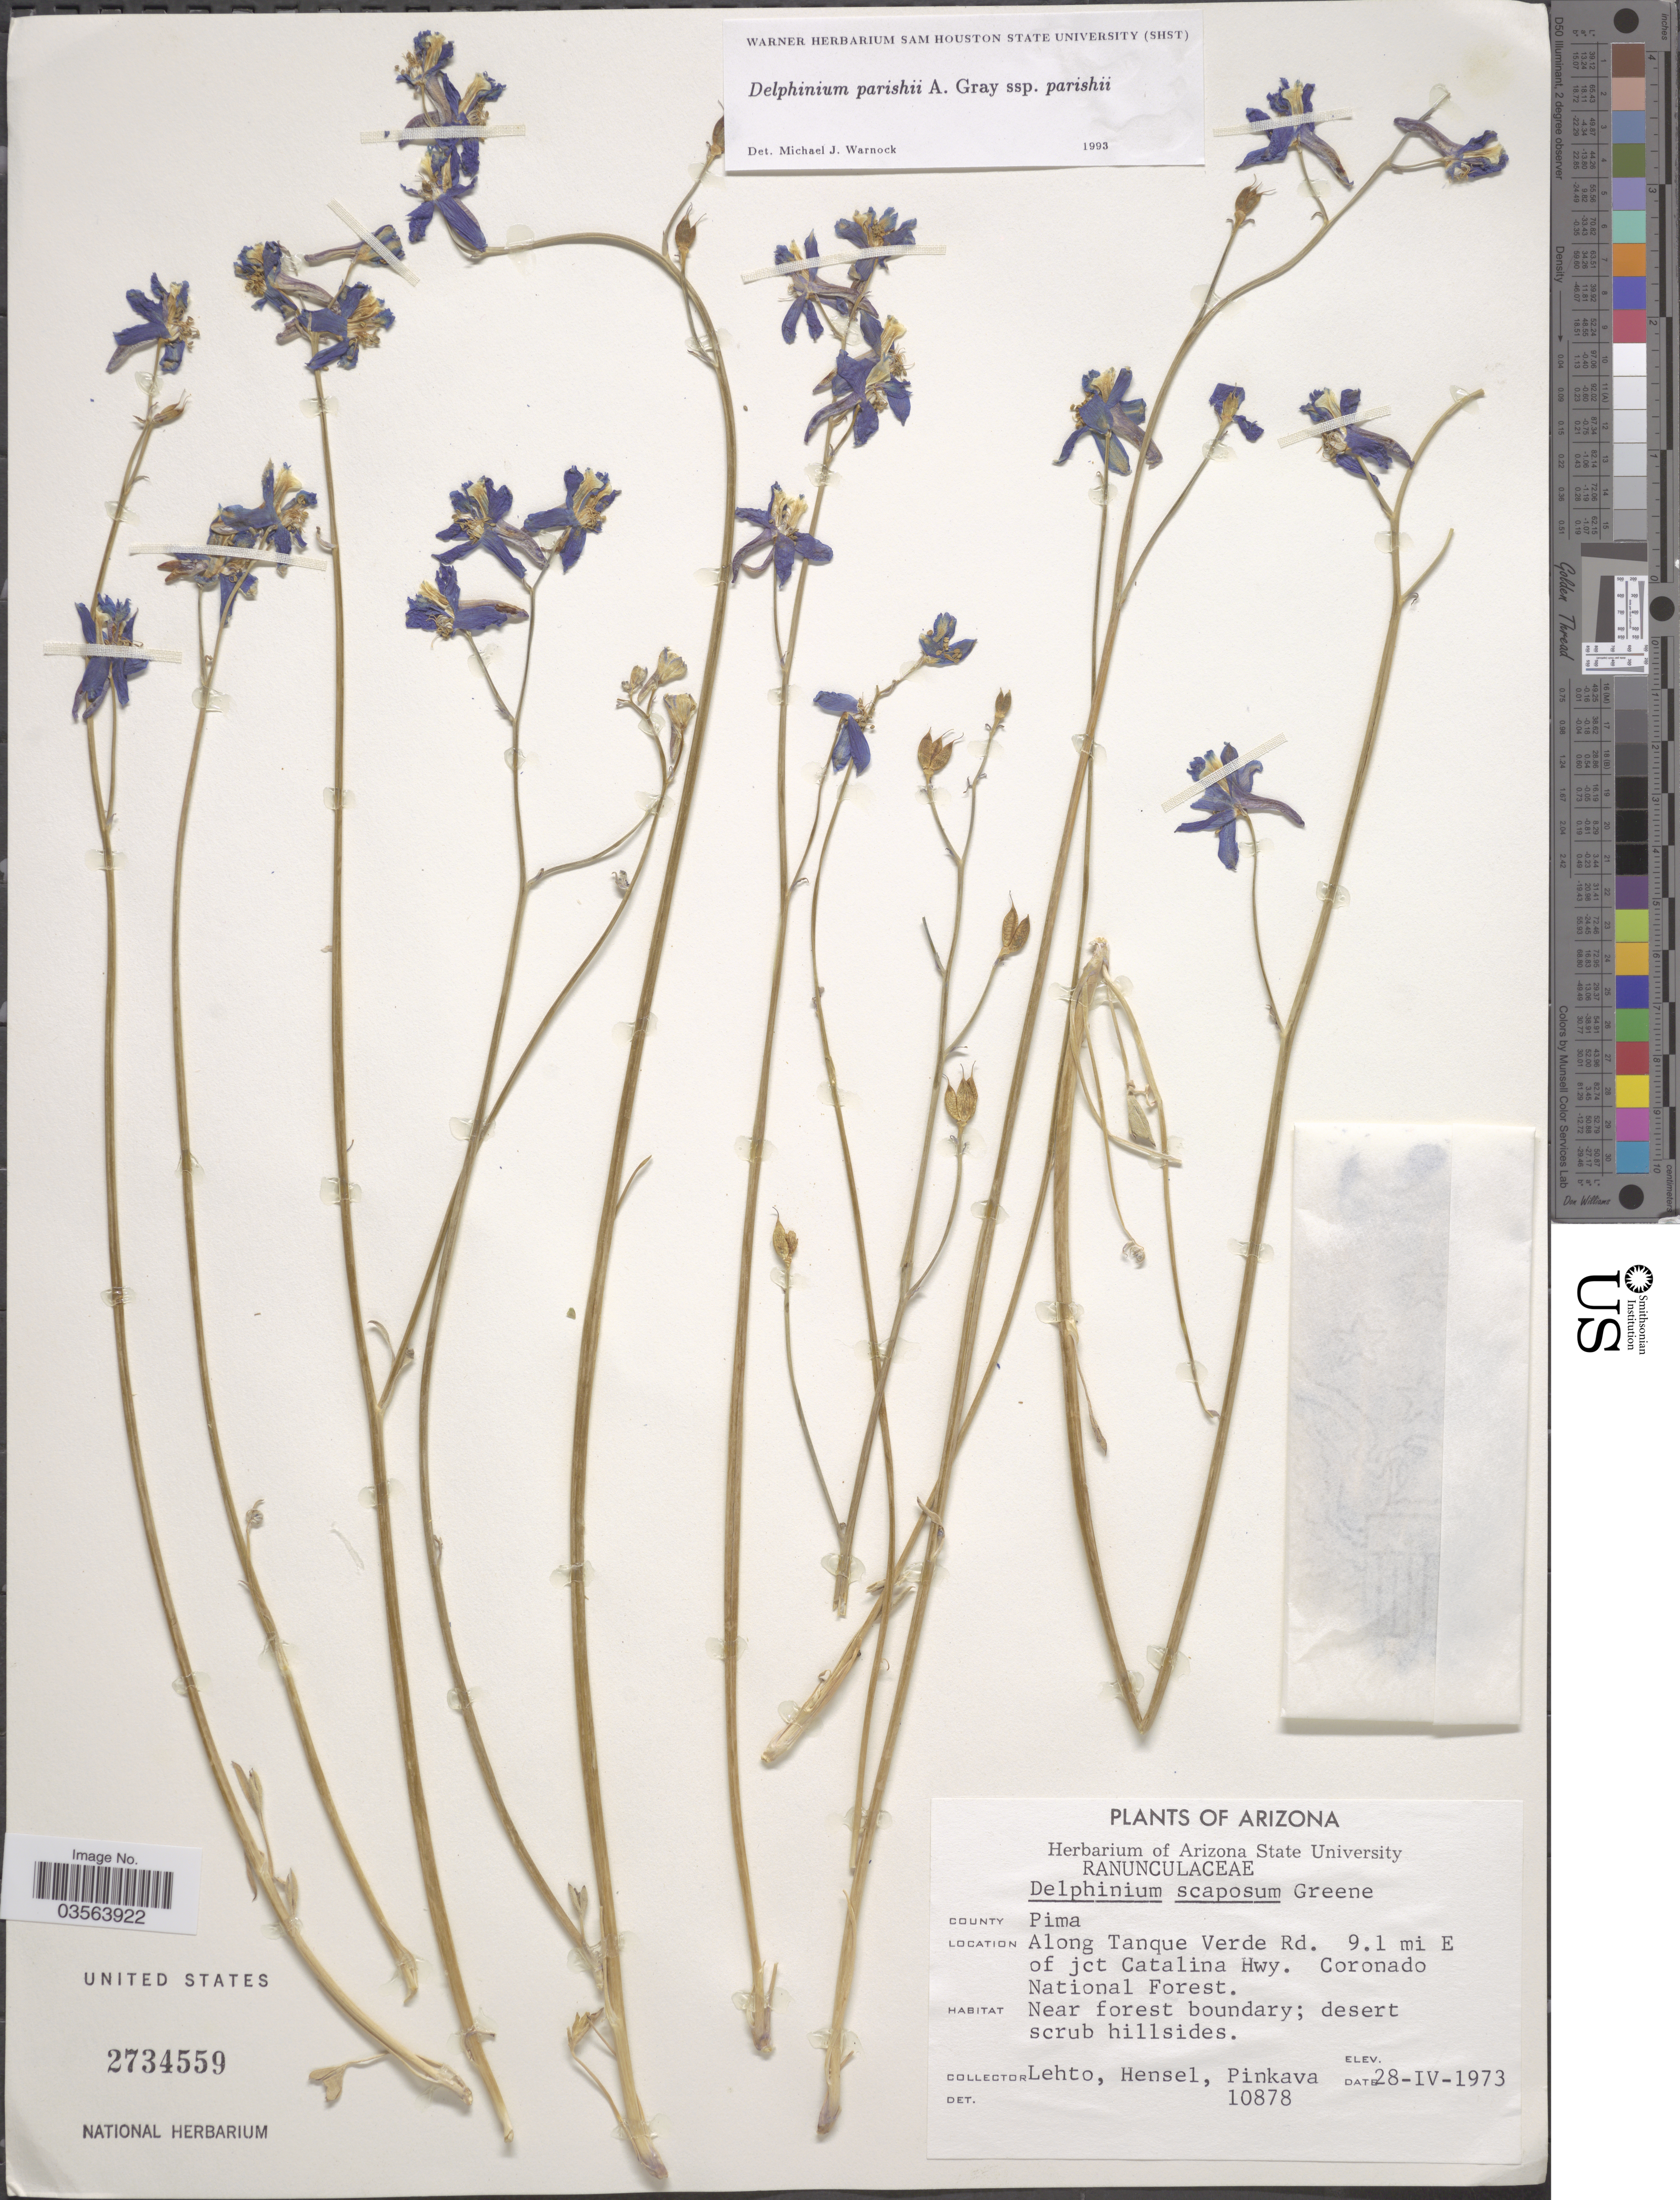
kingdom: Plantae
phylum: Tracheophyta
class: Magnoliopsida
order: Ranunculales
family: Ranunculaceae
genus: Delphinium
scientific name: Delphinium parishii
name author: A. Gray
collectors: -. Lehto, -. Hensel & -. Pinkava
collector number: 10878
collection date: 1973-04-28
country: United States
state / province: Arizona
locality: County Pima. Along Tanque Verde Rd. 9.1 mi E of jct Catalina Hwy. Coronado National Forest.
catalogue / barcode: US 2734559